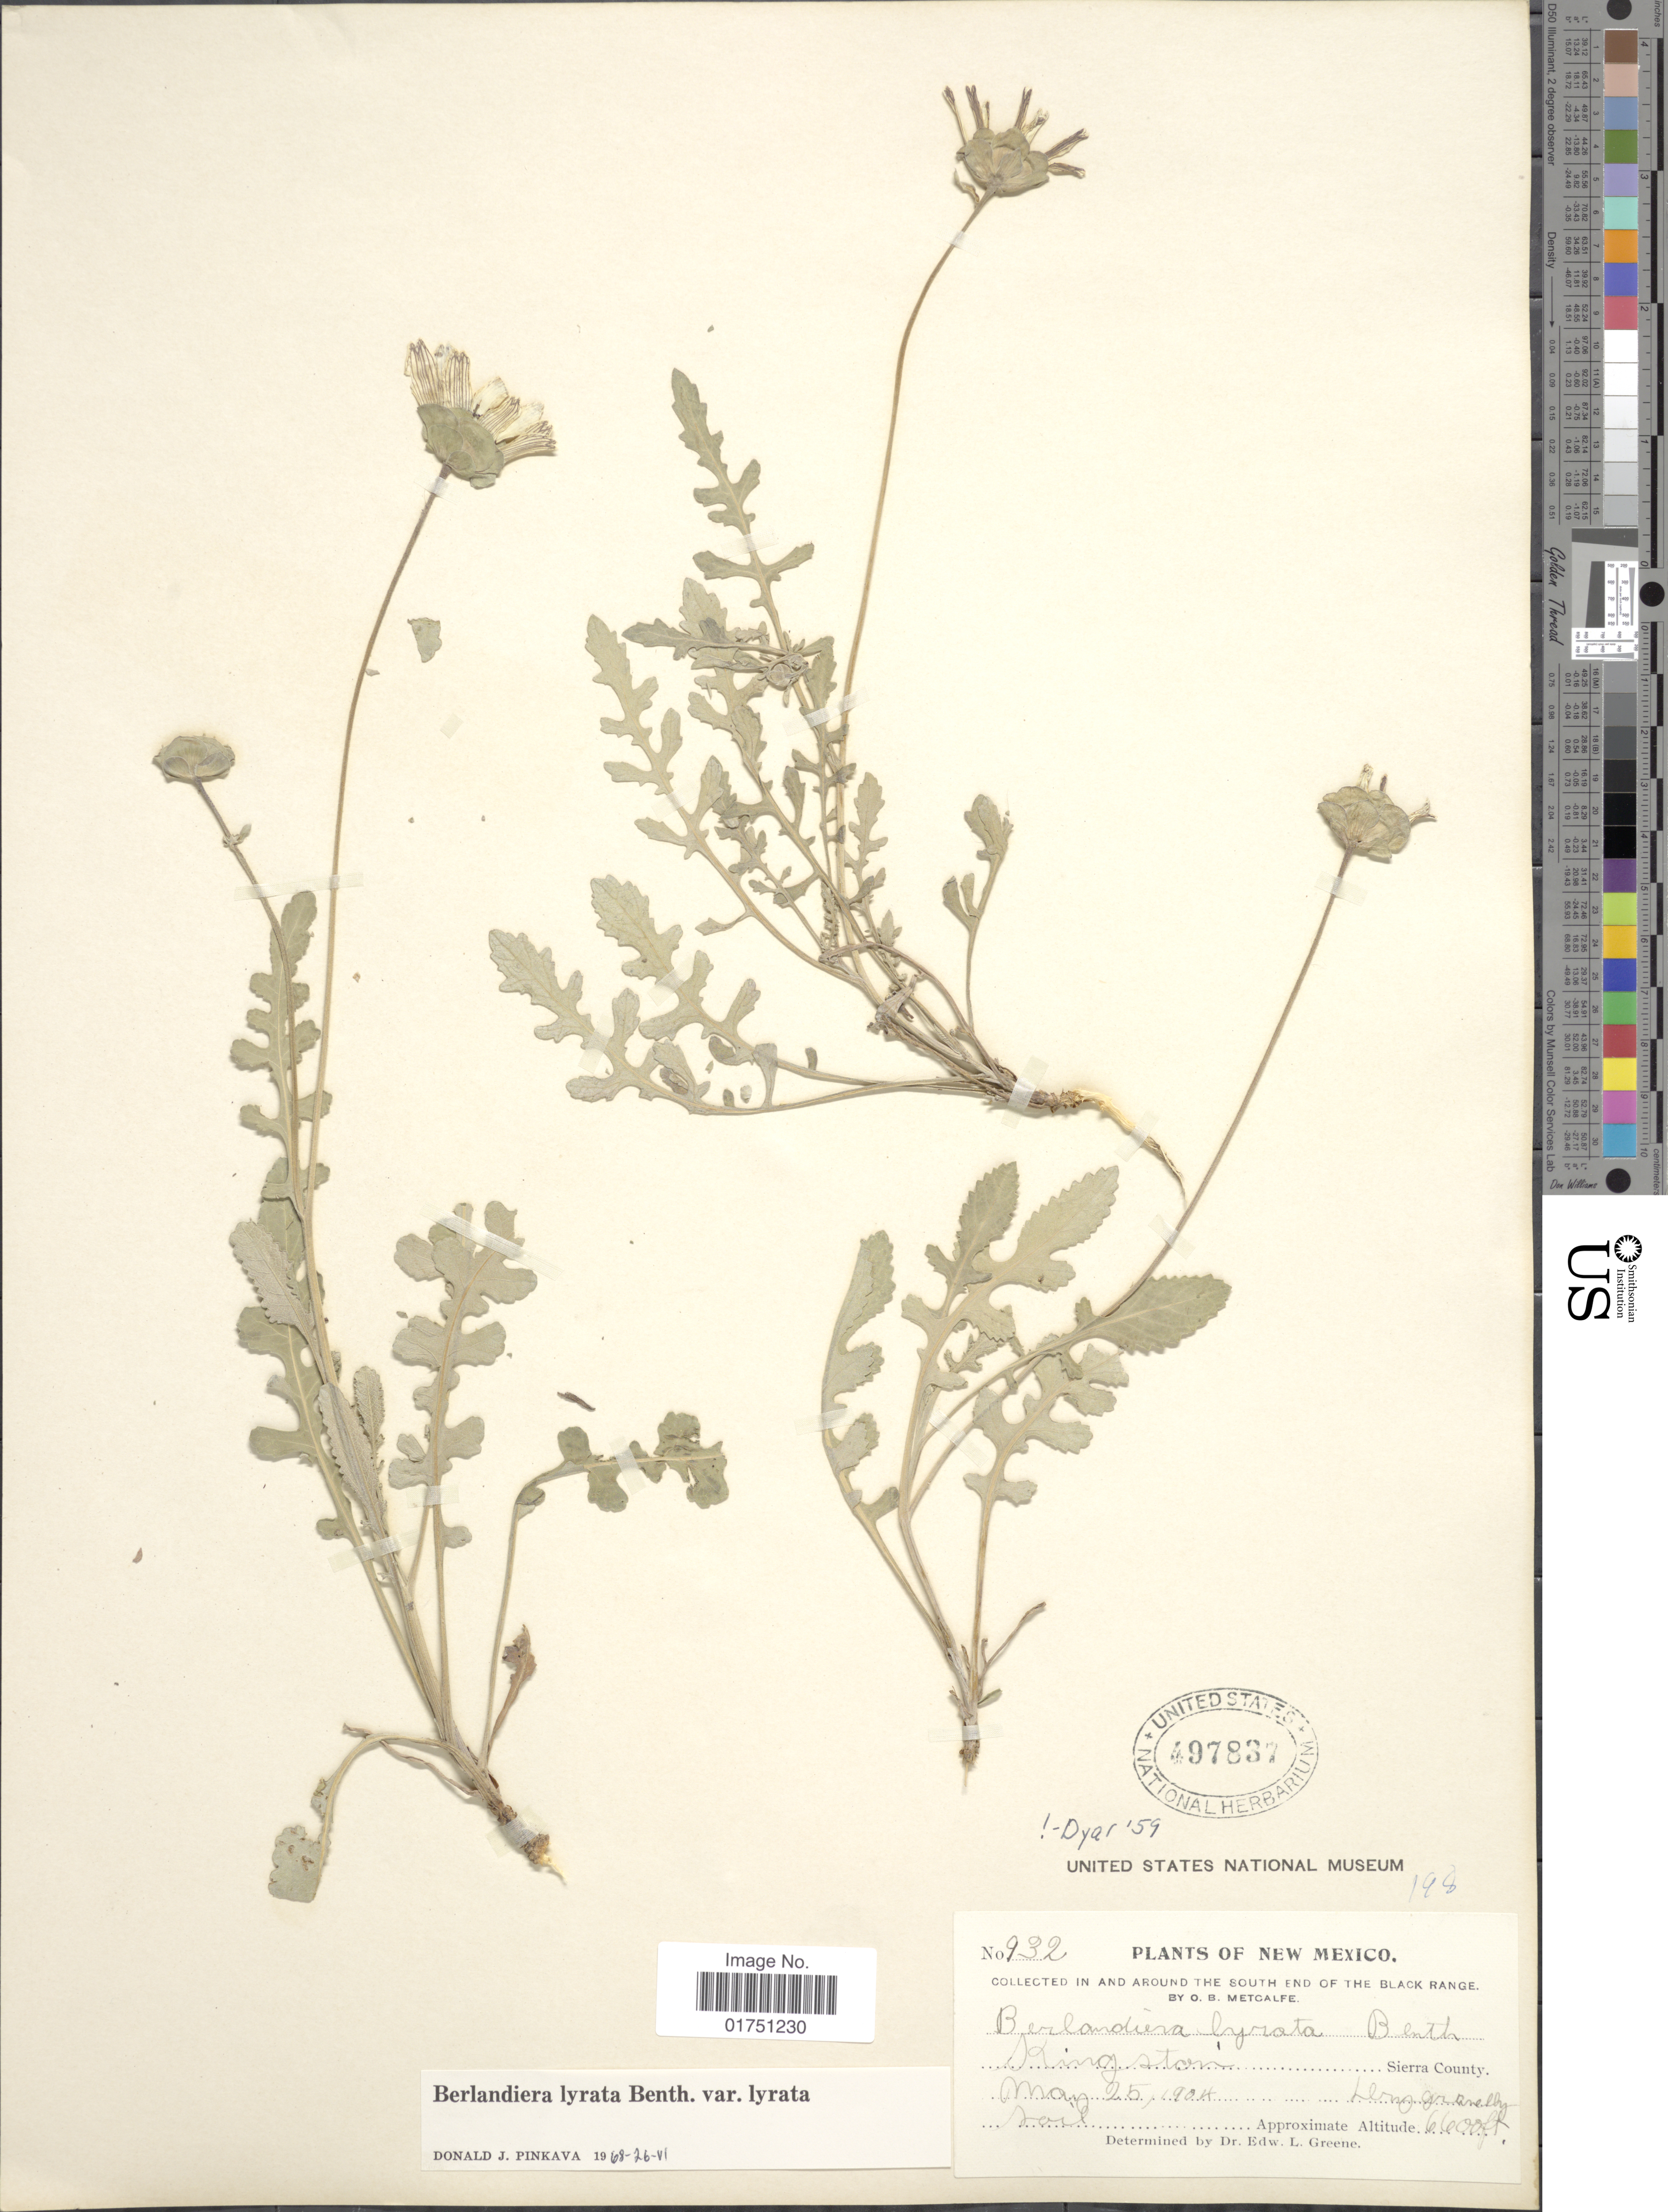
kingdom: Plantae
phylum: Tracheophyta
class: Magnoliopsida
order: Asterales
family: Asteraceae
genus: Berlandiera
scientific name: Berlandiera lyrata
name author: Benth.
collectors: O. B. Metcalfe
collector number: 932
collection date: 1904-05-25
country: United States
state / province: New Mexico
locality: In and around the South End of the Black Range. Kingston, Sierra County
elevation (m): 2012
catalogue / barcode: US 497837